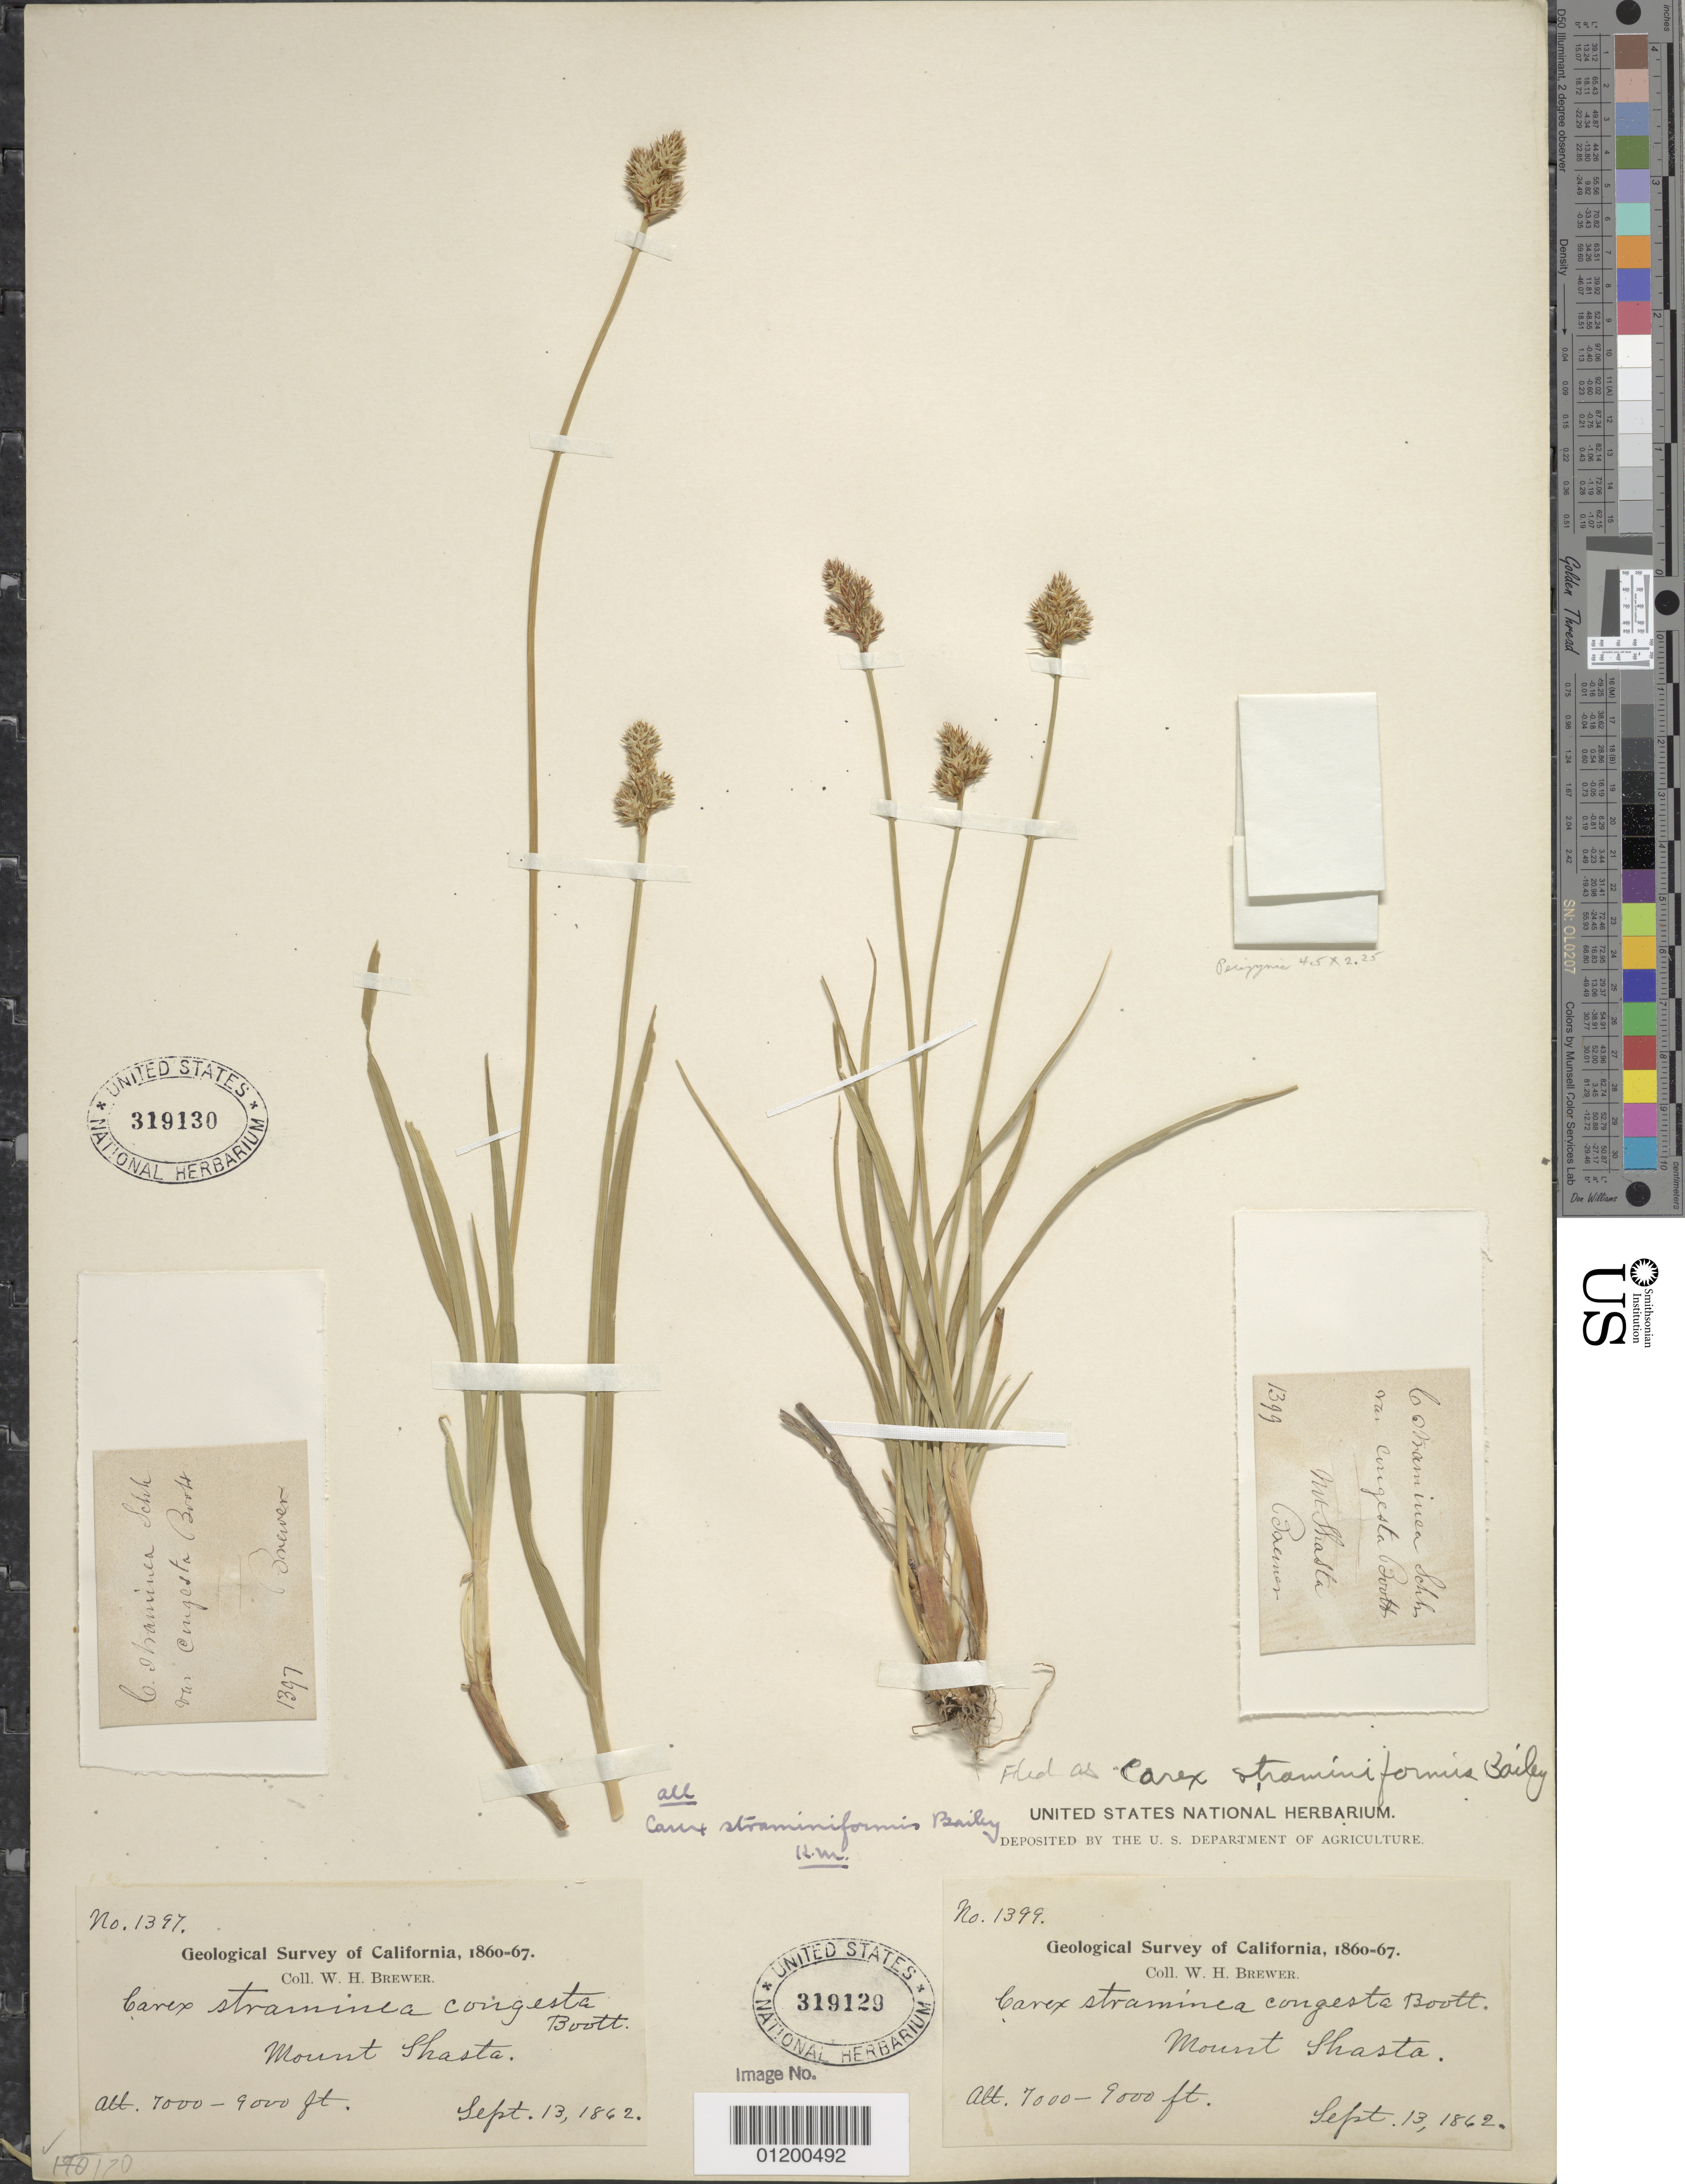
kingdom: Plantae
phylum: Tracheophyta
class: Liliopsida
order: Poales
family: Cyperaceae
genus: Carex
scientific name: Carex straminiformis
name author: L.H. Bailey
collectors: W. H. Brewer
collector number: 1399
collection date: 1862-09-13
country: United States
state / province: California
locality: Mount Shasta.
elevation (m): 2134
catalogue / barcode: US 319129